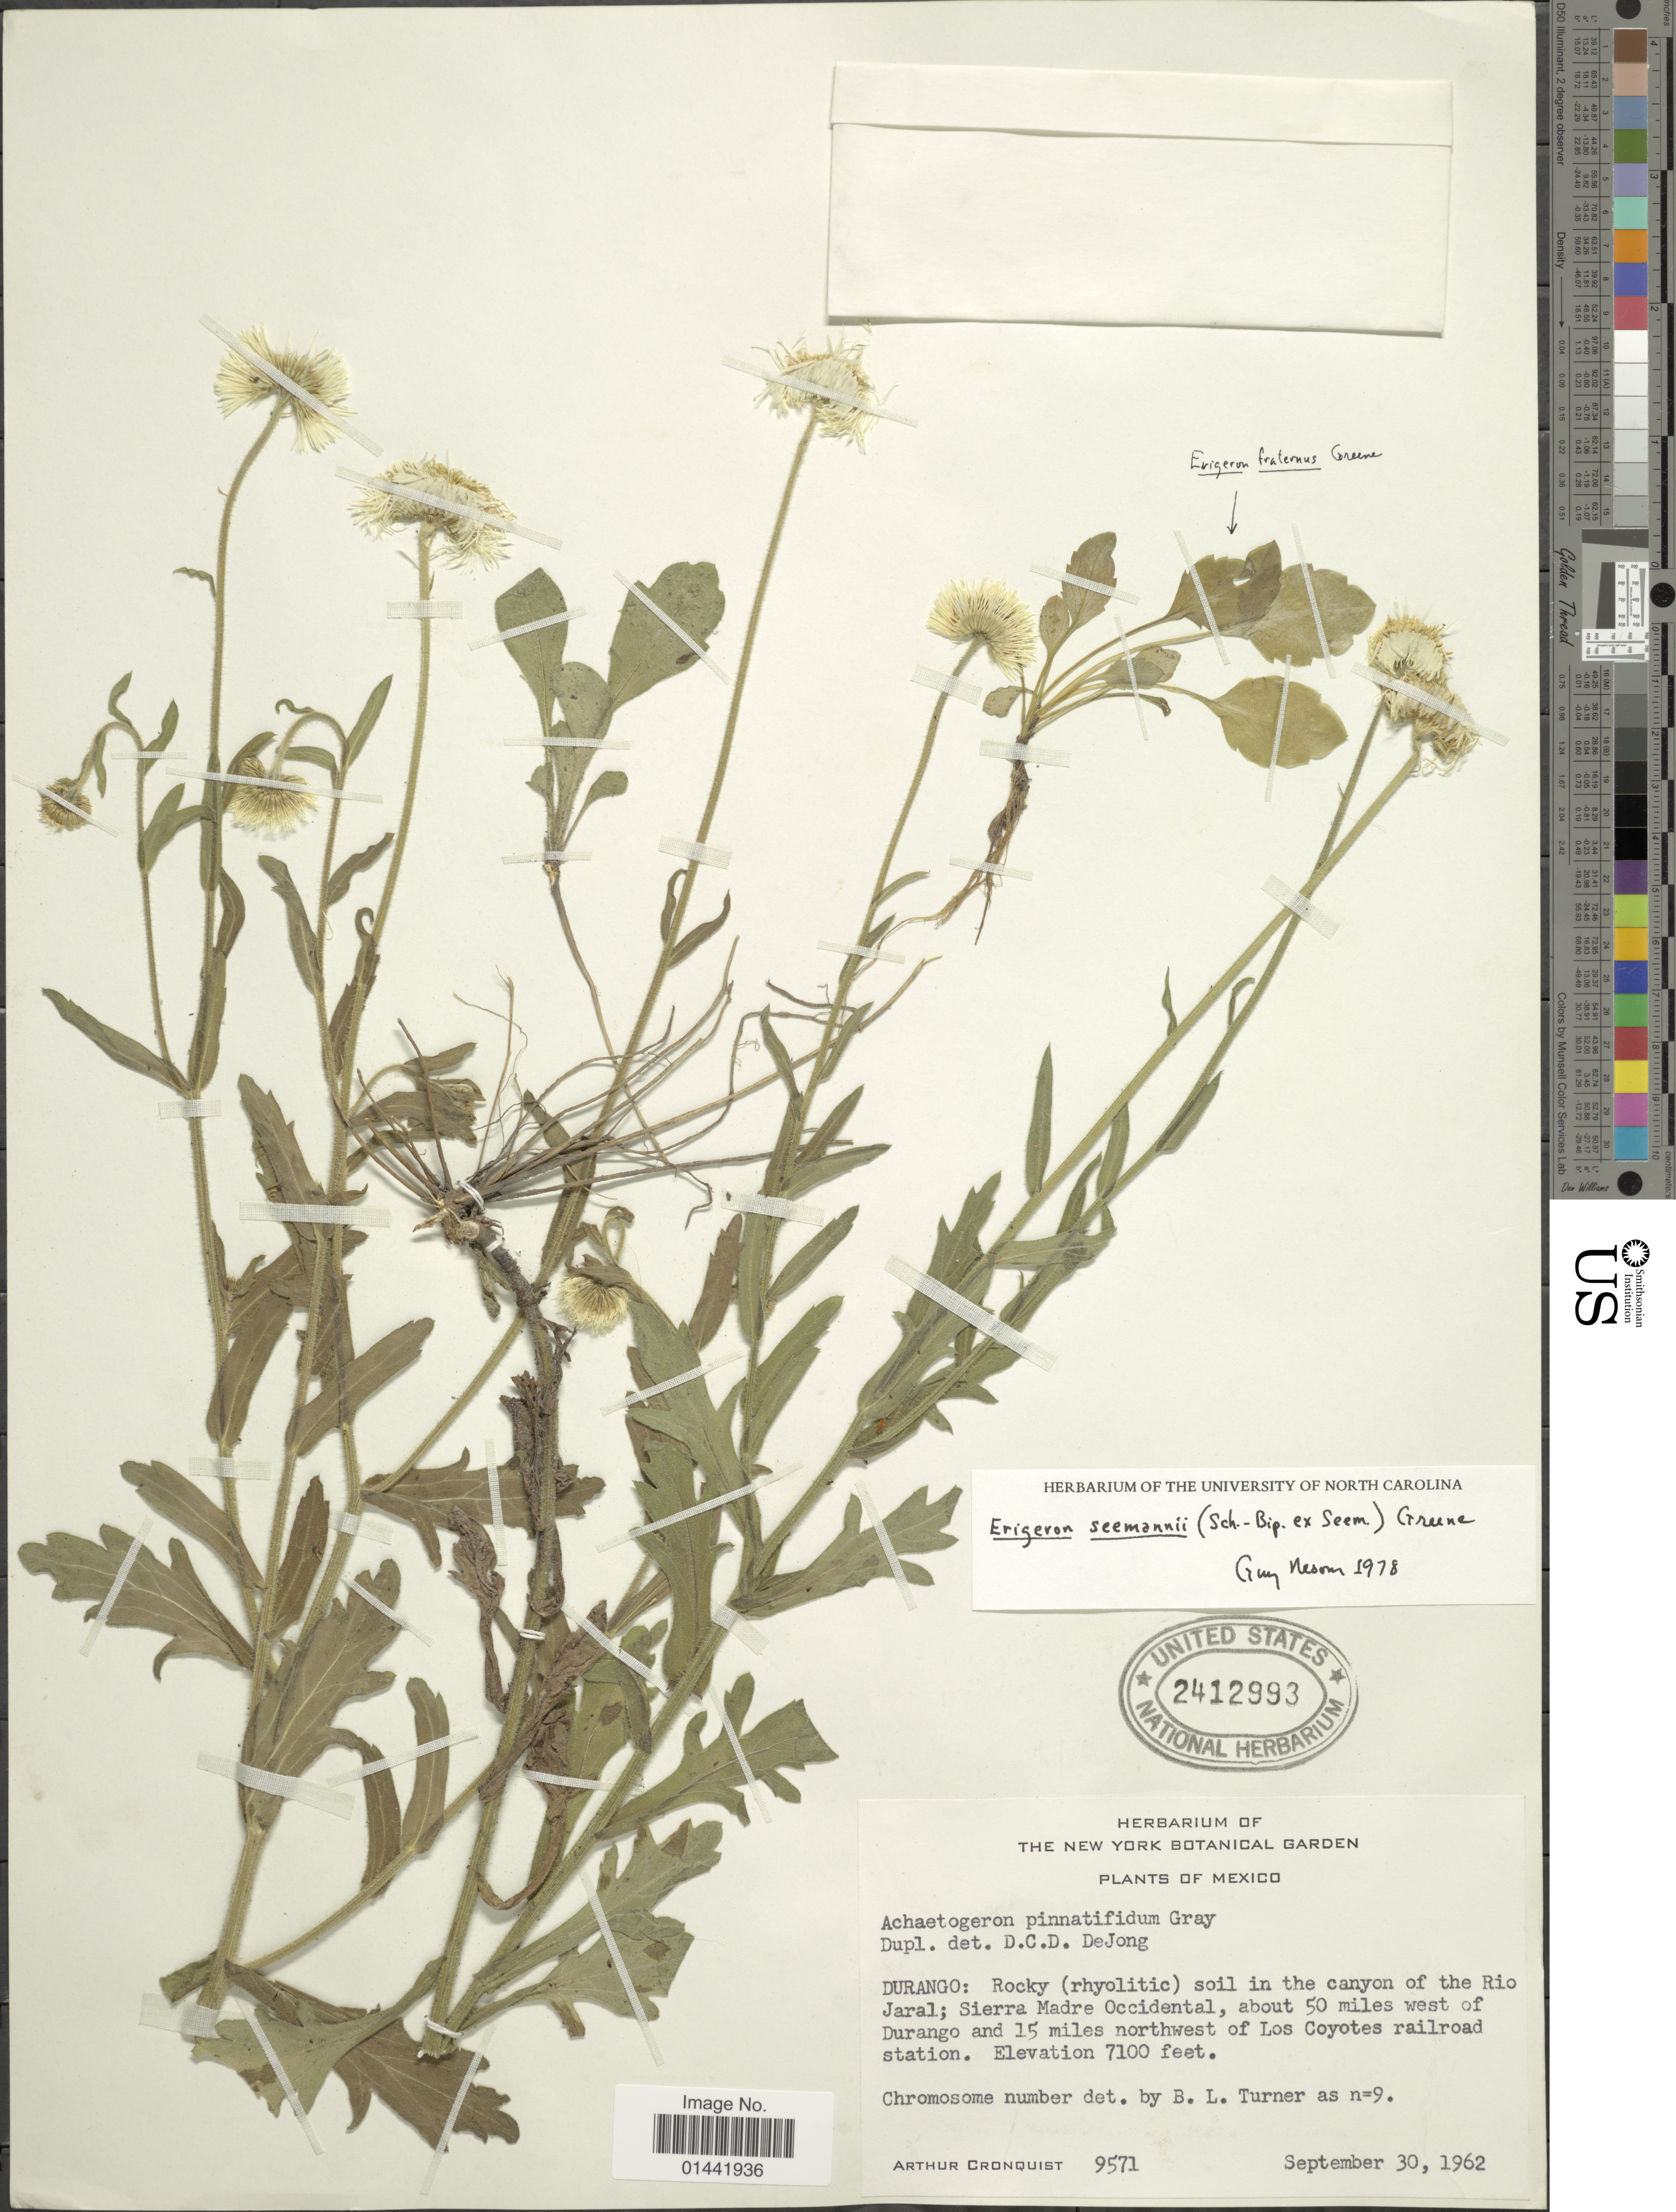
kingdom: Plantae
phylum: Tracheophyta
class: Magnoliopsida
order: Asterales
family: Asteraceae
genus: Erigeron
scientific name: Erigeron seemannii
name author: (Sch. Bip. ex Seem.) Greene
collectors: A. J. Cronquist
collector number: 9571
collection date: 1962-09-30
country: Mexico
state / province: Durango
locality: Rocky (rhyolitic) soil in the canyon of the Rio Jaral; Sierra Madre Occidental, about 50 miles west of Durango and 15 miles northwest of Los Coyotes railroad station.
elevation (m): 2164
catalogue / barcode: US 2412993